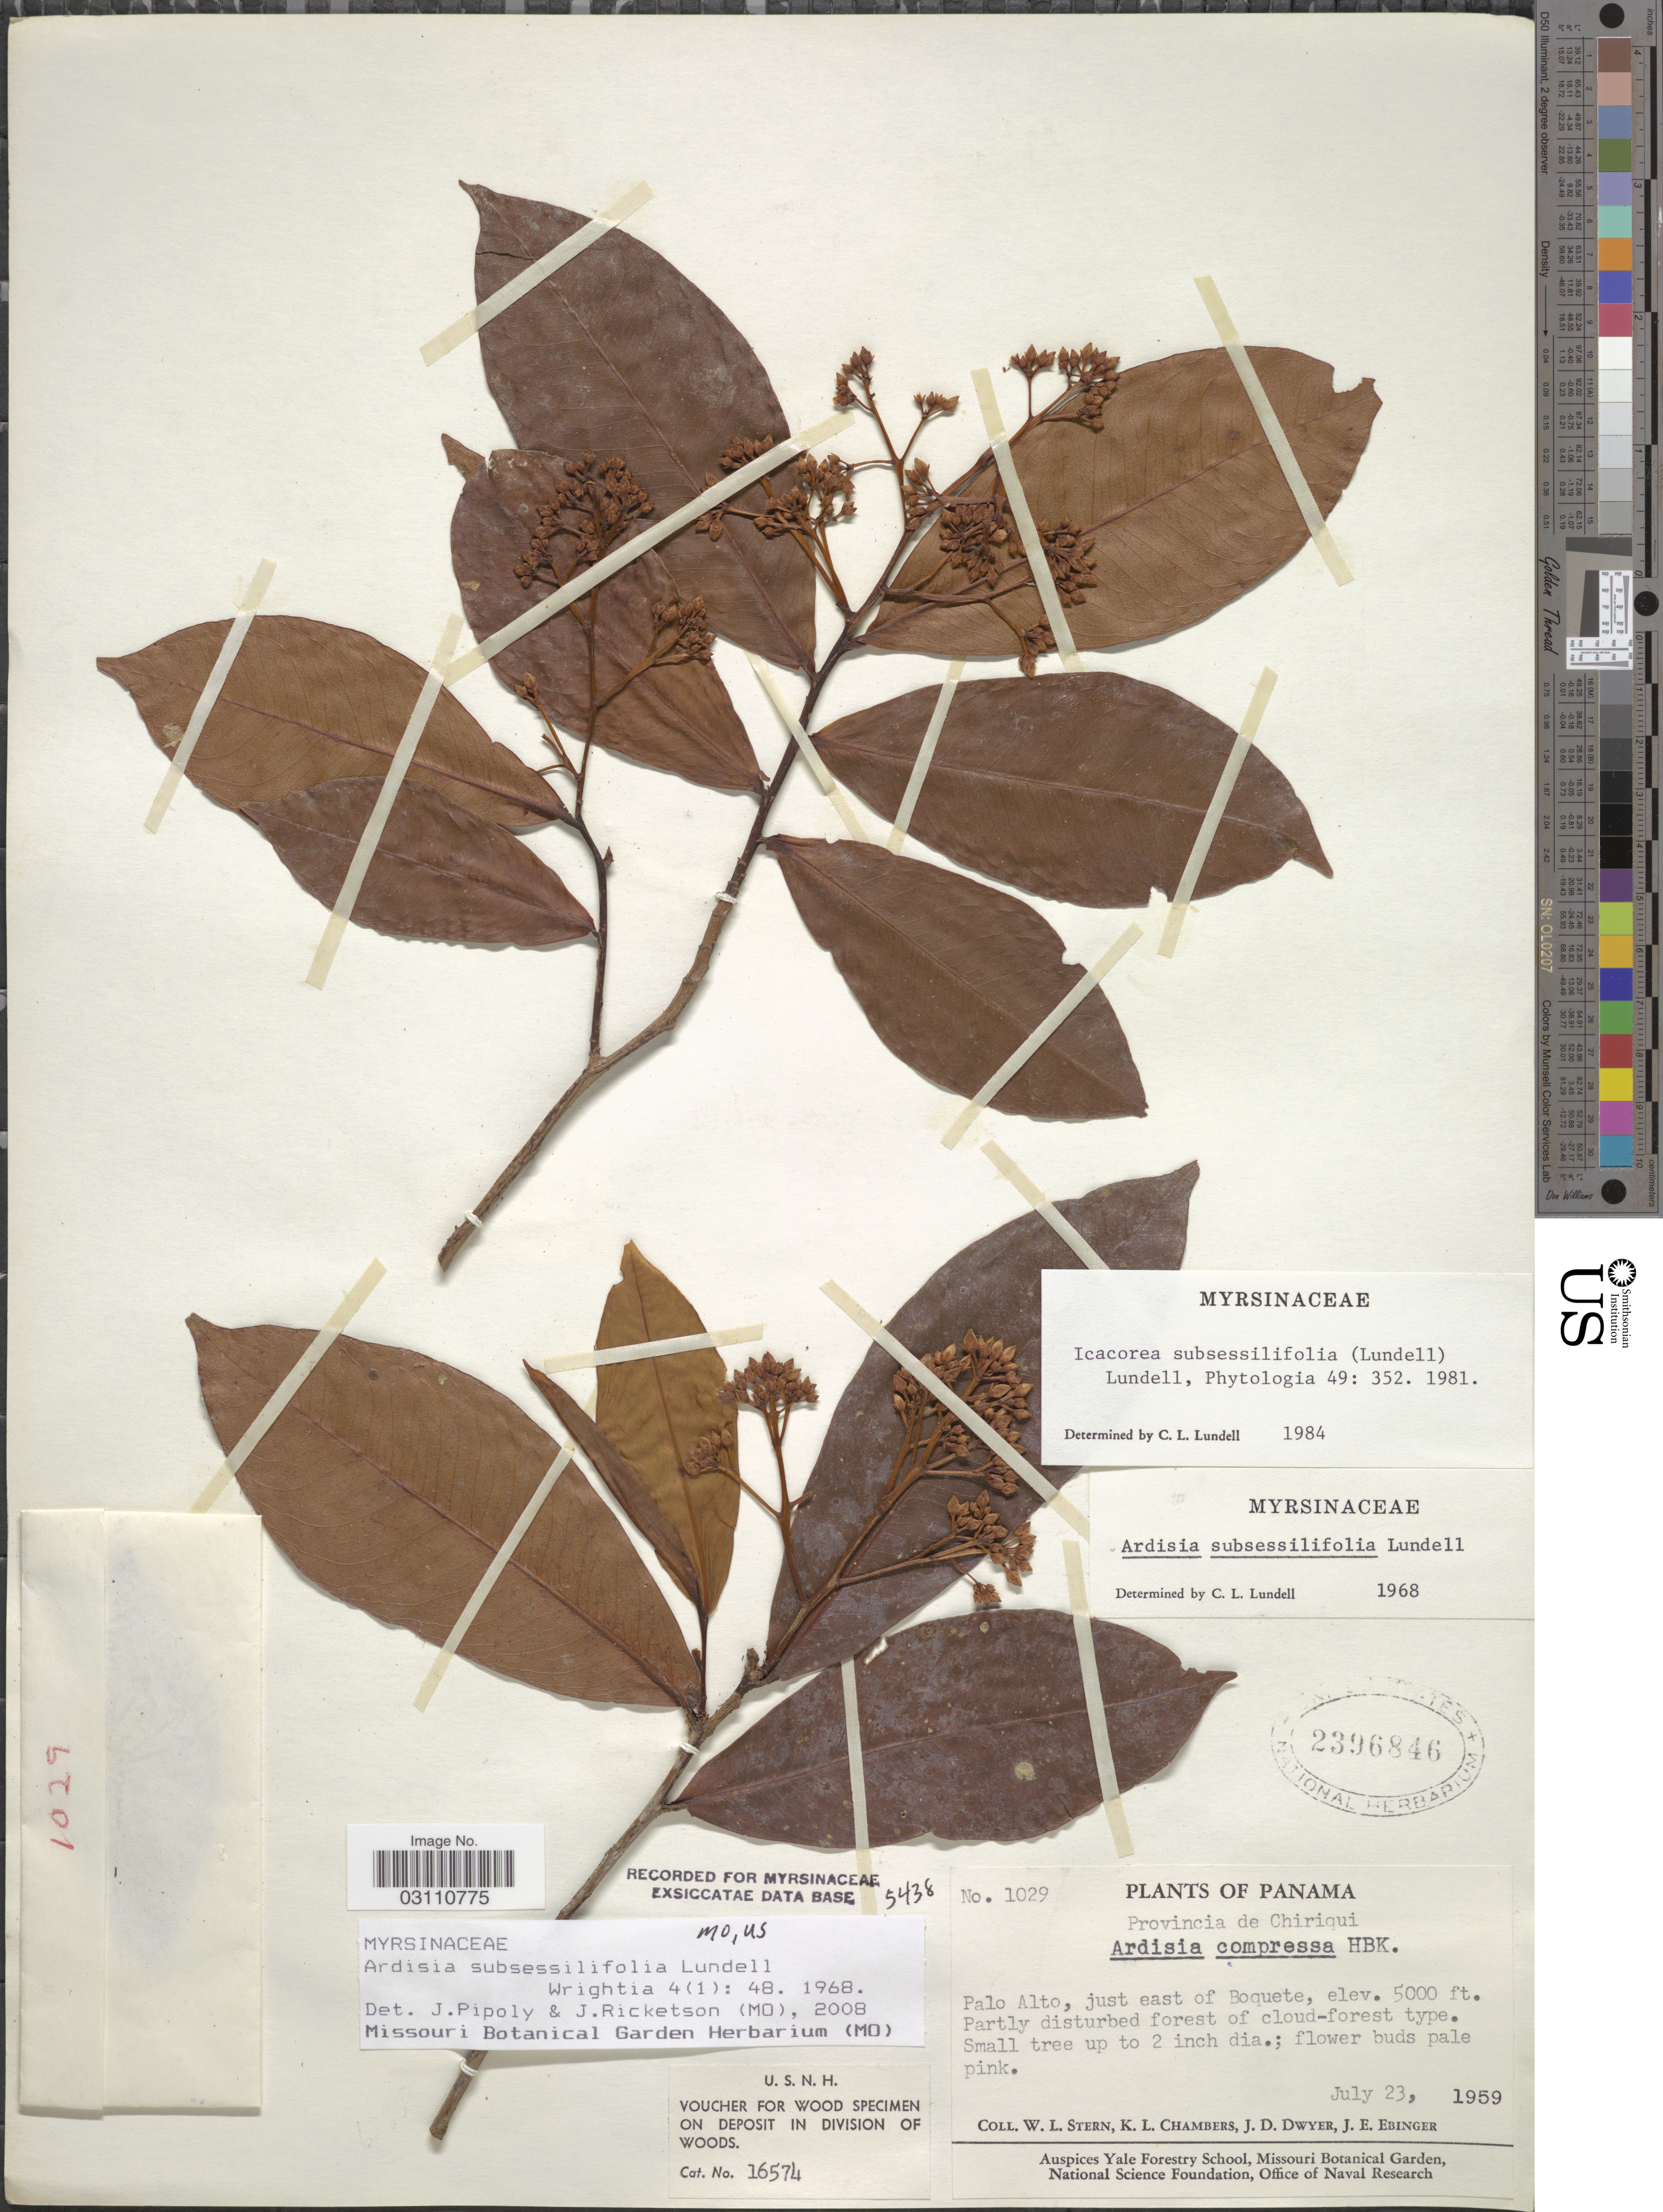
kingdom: Plantae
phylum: Tracheophyta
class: Magnoliopsida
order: Ericales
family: Primulaceae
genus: Ardisia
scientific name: Ardisia subsessilifolia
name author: Lundell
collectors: W. L. Stern, K. Chambers, J. D. Dwyer & J. Ebinger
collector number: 1029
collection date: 1959-07-23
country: Panama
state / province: Chiriqui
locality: Palo Alto, just east of Boquete.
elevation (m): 1524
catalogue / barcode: US 2396846